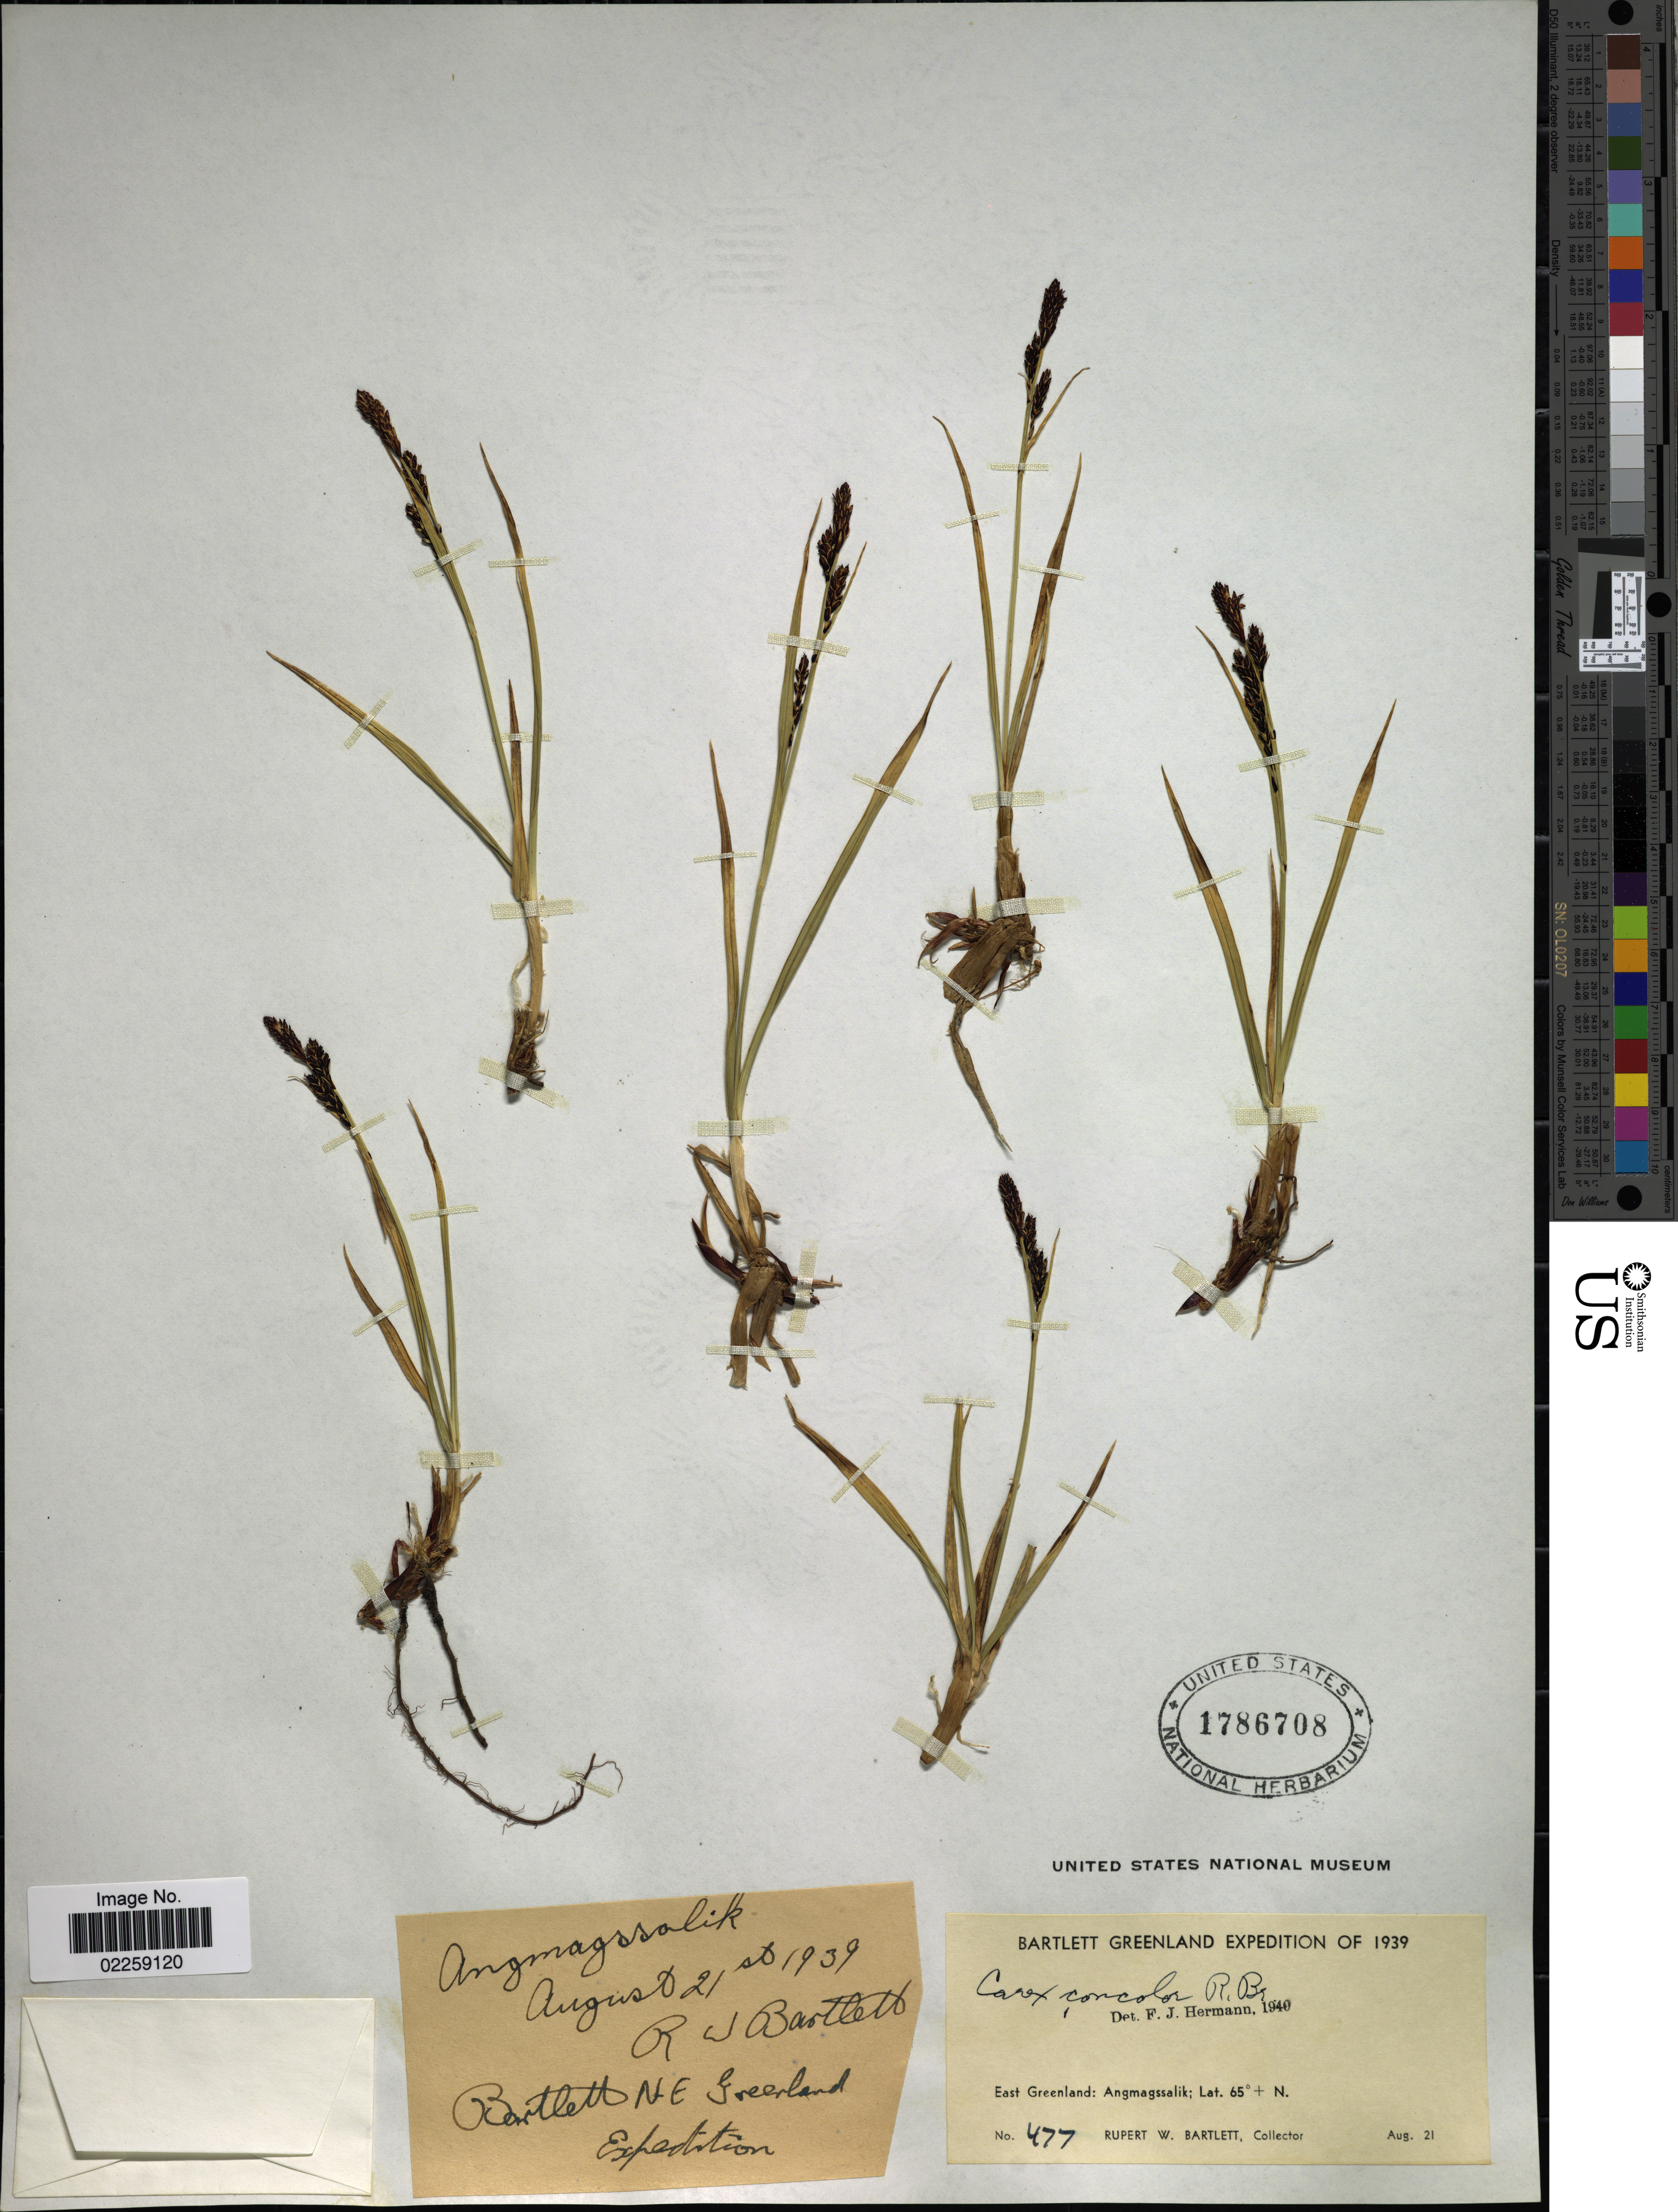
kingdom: Plantae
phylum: Tracheophyta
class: Liliopsida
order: Poales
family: Cyperaceae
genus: Carex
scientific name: Carex bigelowii subsp. bigelowii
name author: Torr. ex Schwein.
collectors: R. W. Bartlett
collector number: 477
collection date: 1939-08-21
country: Greenland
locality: East Greenland: Angmagssalik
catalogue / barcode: US 1786708